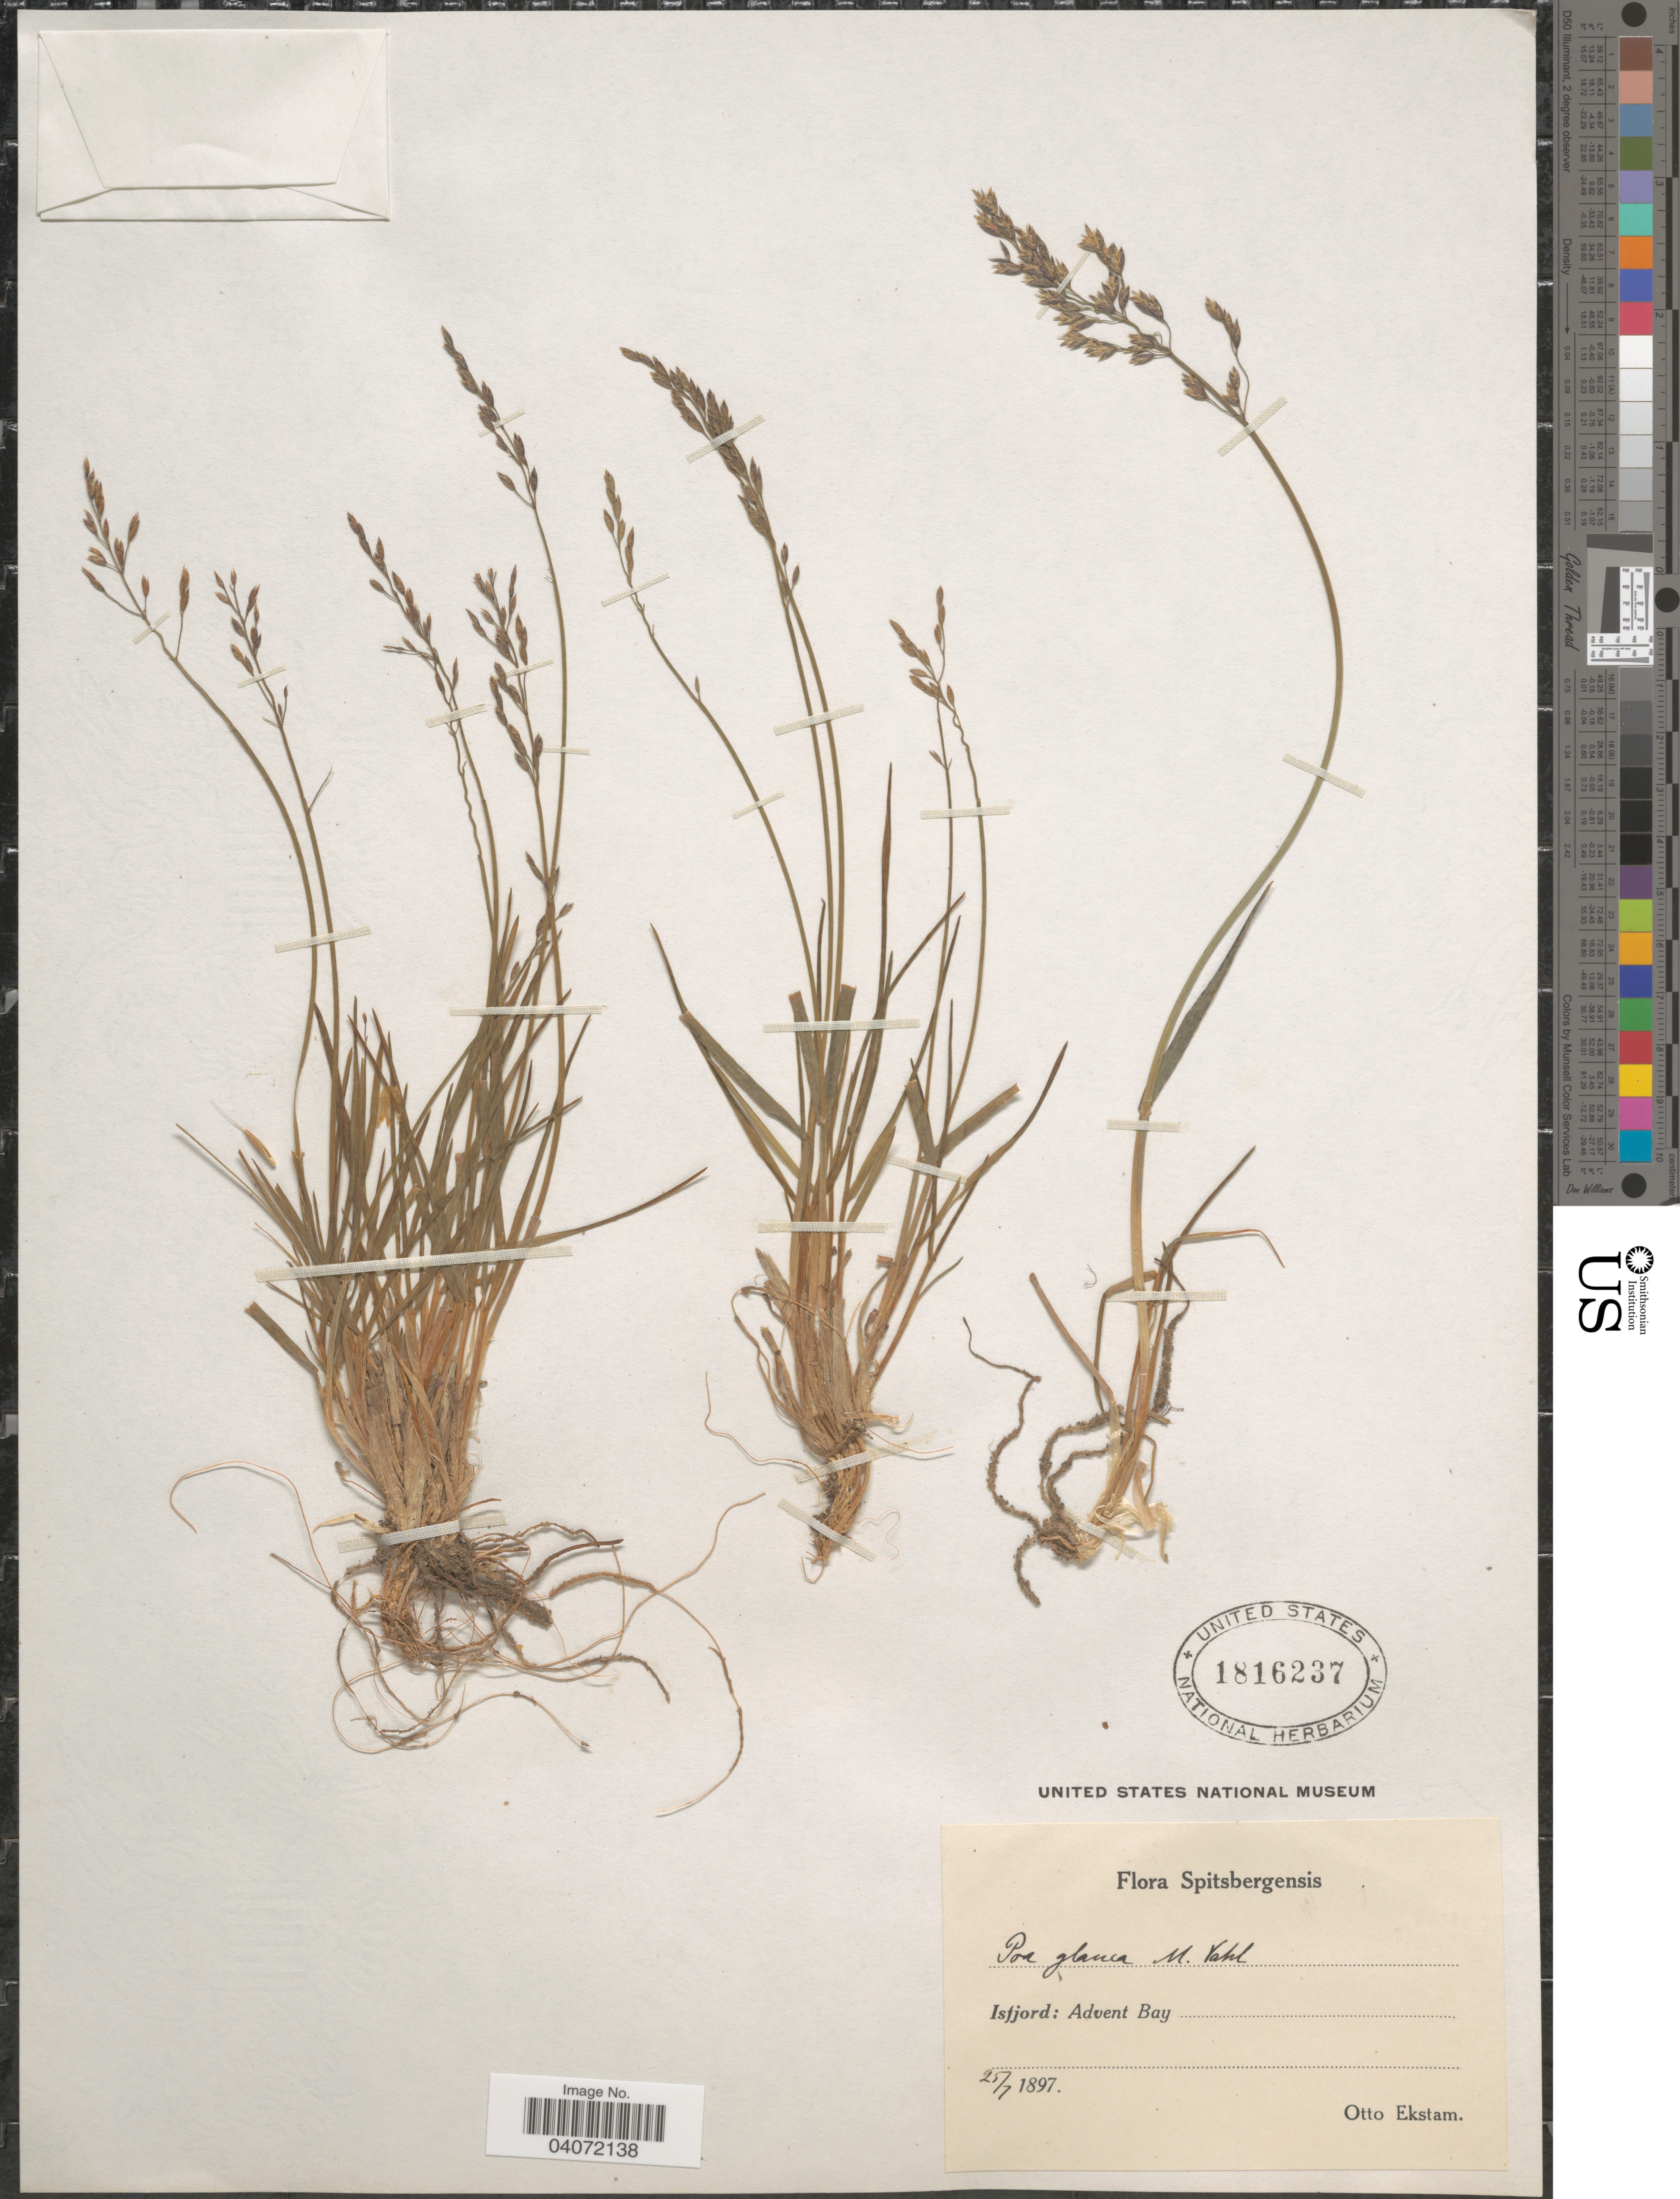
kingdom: Plantae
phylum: Tracheophyta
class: Liliopsida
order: Poales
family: Poaceae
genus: Poa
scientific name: Poa glauca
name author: Vahl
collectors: O. Ekstam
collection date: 1897-07-25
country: Norway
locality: Spitsbergensis. Isfjord: Advent Bay.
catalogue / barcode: US 1816237